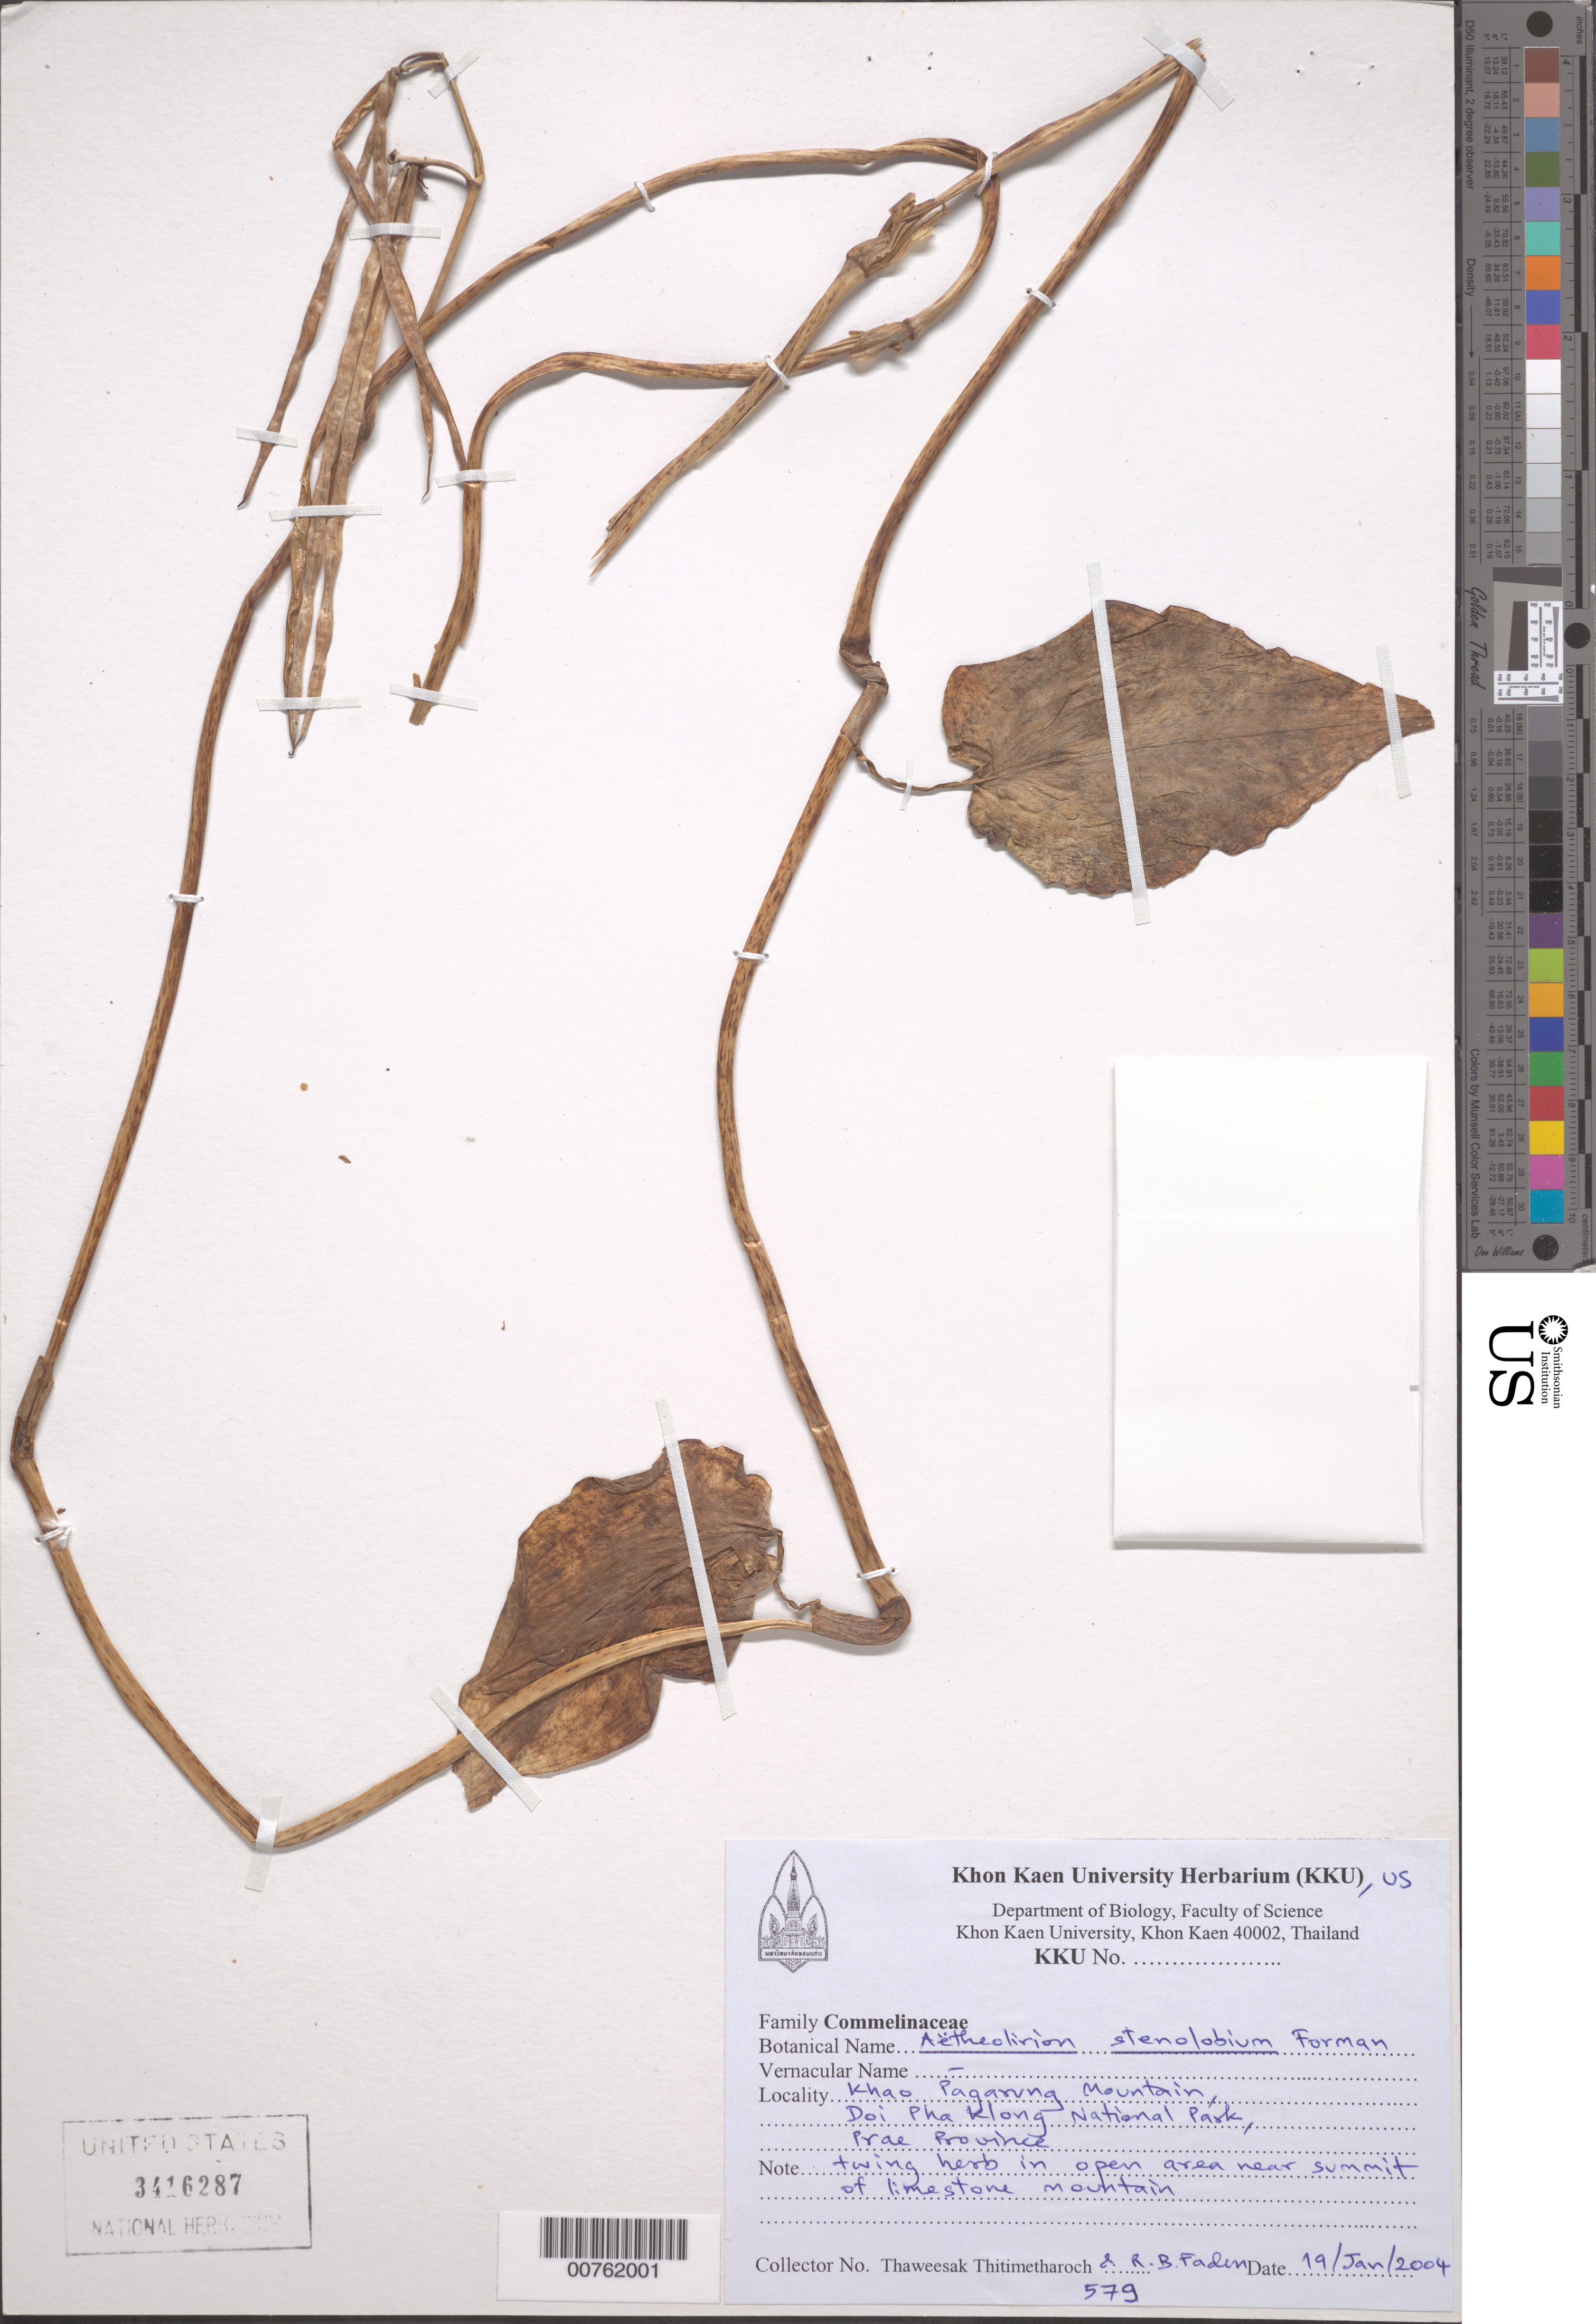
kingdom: Plantae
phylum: Tracheophyta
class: Liliopsida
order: Commelinales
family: Commelinaceae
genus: Aetheolirion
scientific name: Aetheolirion stenolobium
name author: Forman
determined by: Faden, Robert B., (US), Smithsonian Institution - National Museum of Natural History (UNITED STATES)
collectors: T. Thitimetharoch & R. B. Faden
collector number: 579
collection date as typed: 19 Jan 2004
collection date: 2004-01-19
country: Thailand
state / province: Phrae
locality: Khao Pagarung Mountain, Doi Pha Klong National Park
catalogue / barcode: US 3416287